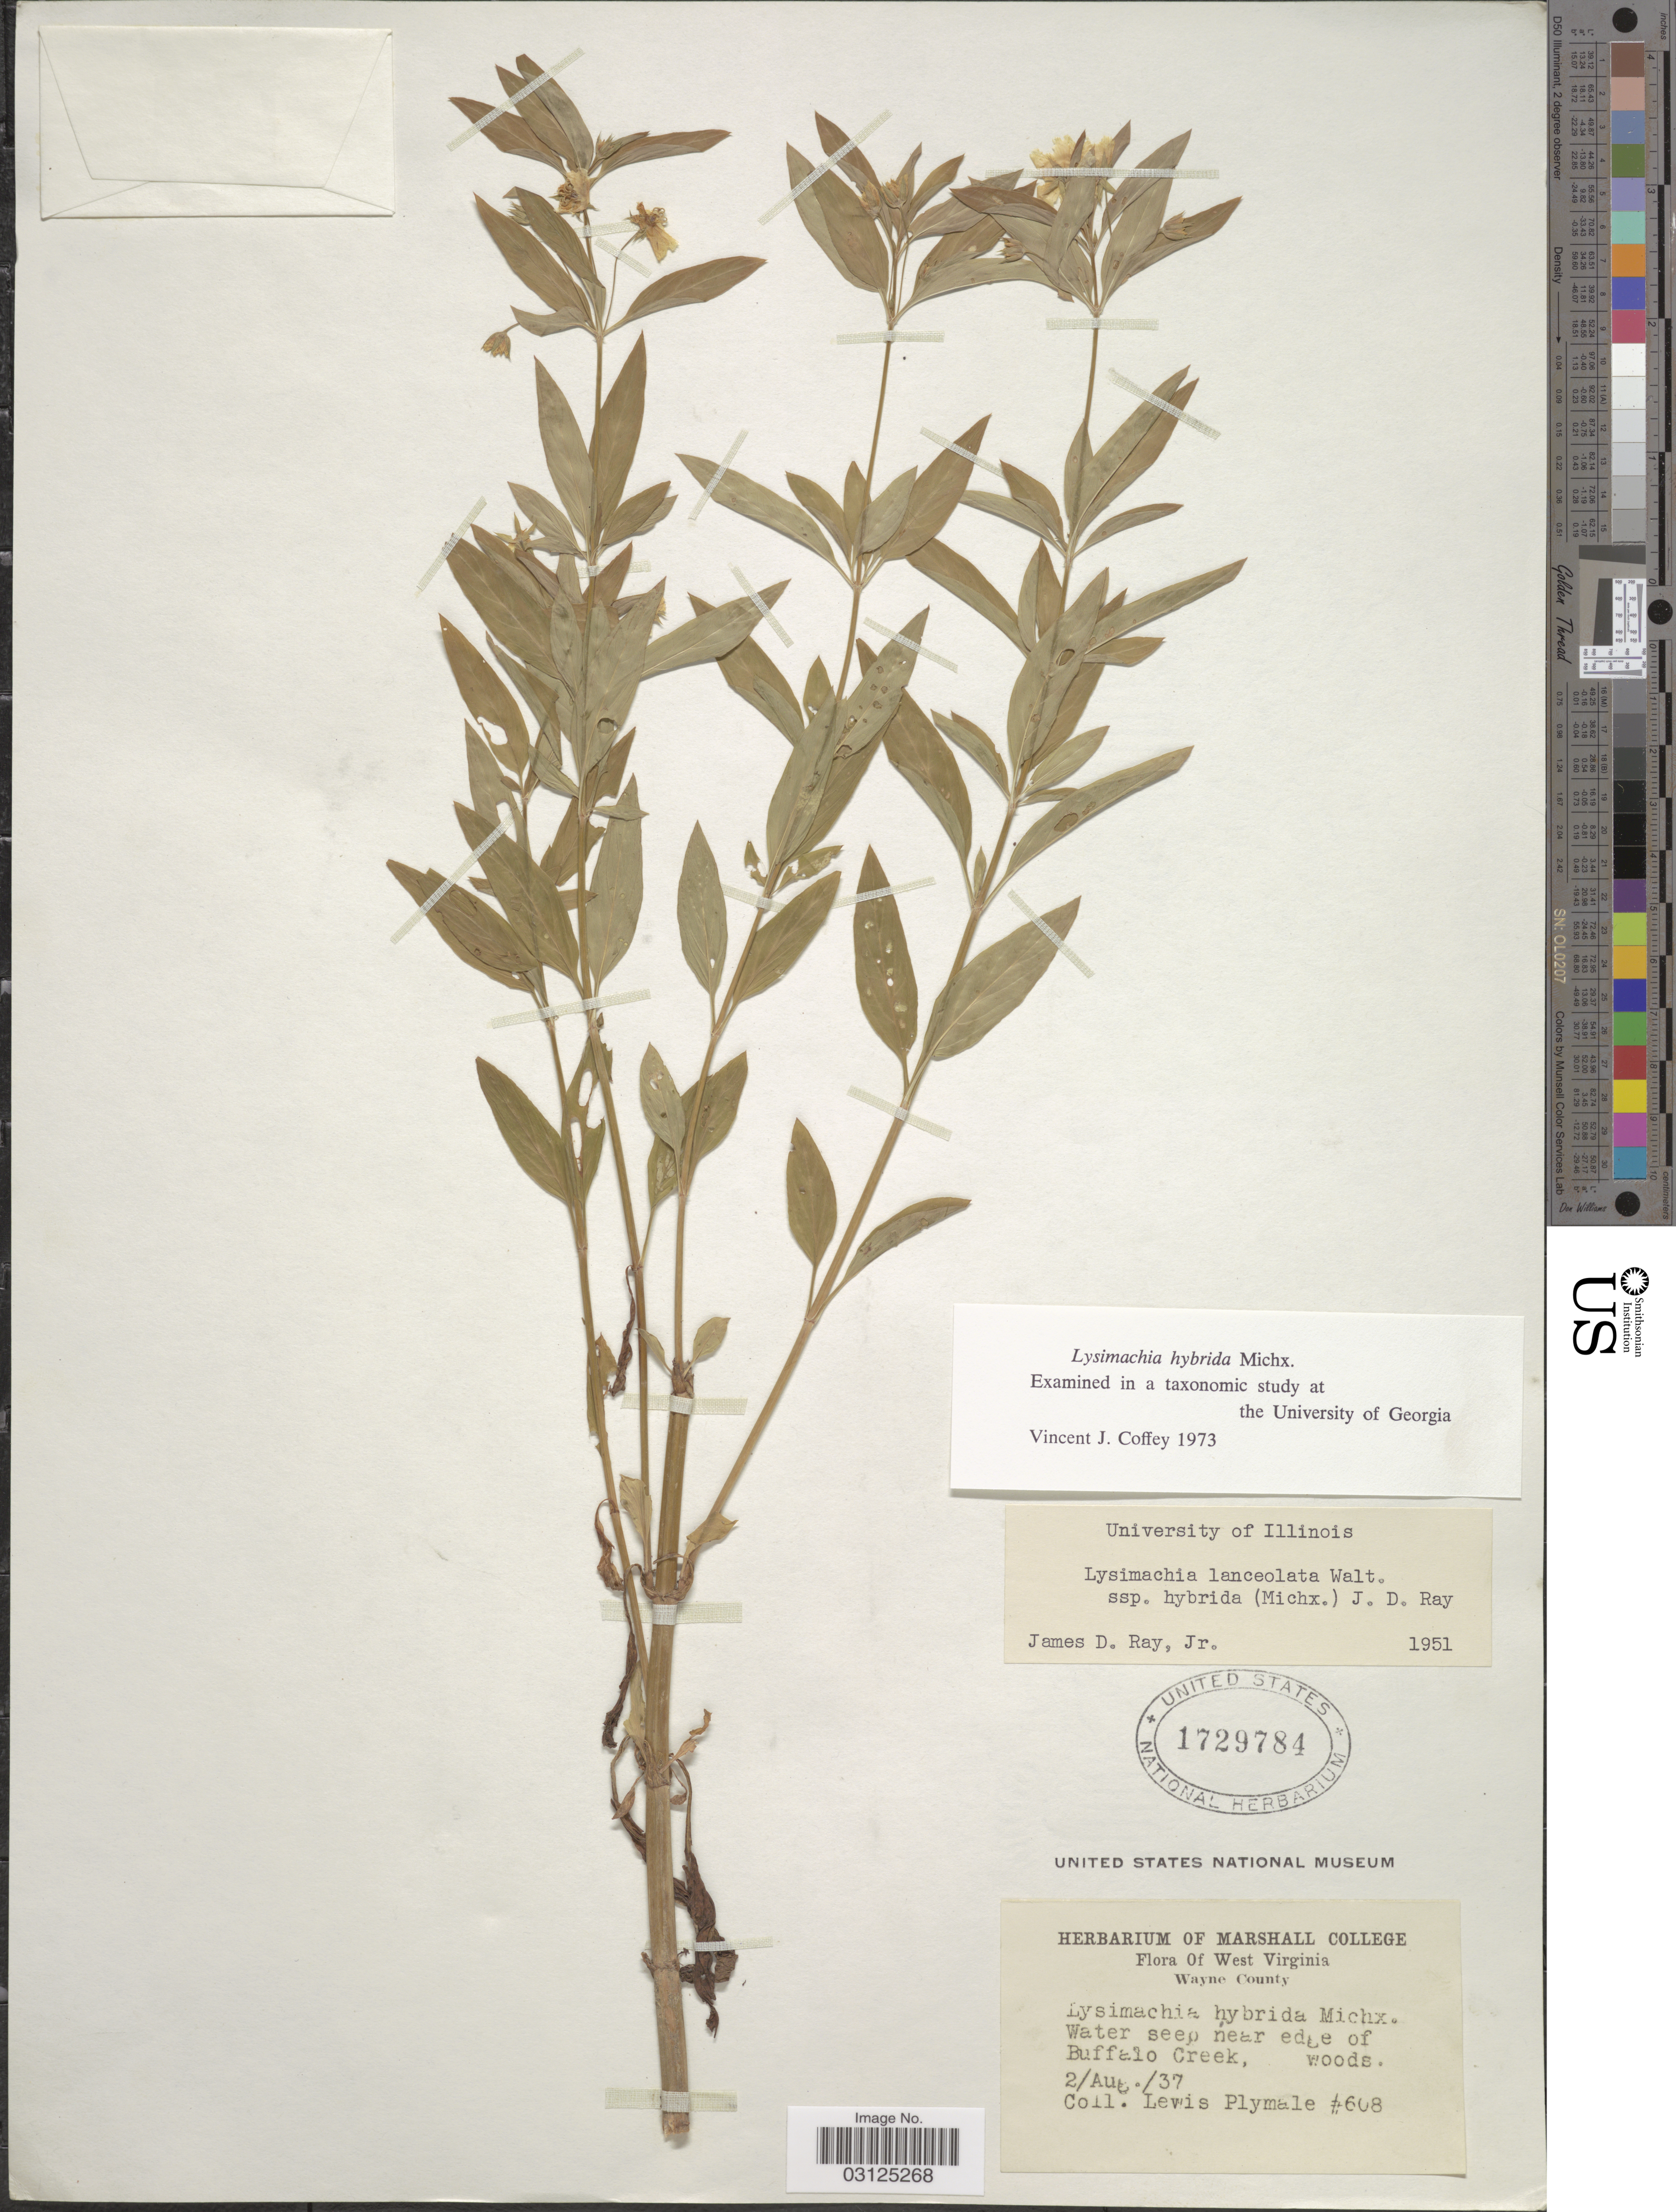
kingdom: Plantae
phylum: Tracheophyta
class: Magnoliopsida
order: Ericales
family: Primulaceae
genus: Lysimachia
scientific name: Lysimachia hybrida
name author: Michx.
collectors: L. Plymale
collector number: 608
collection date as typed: Transcribed d/m/y: 2/8/37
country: United States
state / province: West Virginia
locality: Water seep near edge of Buffalo Creek, Woods.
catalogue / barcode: US 1729784